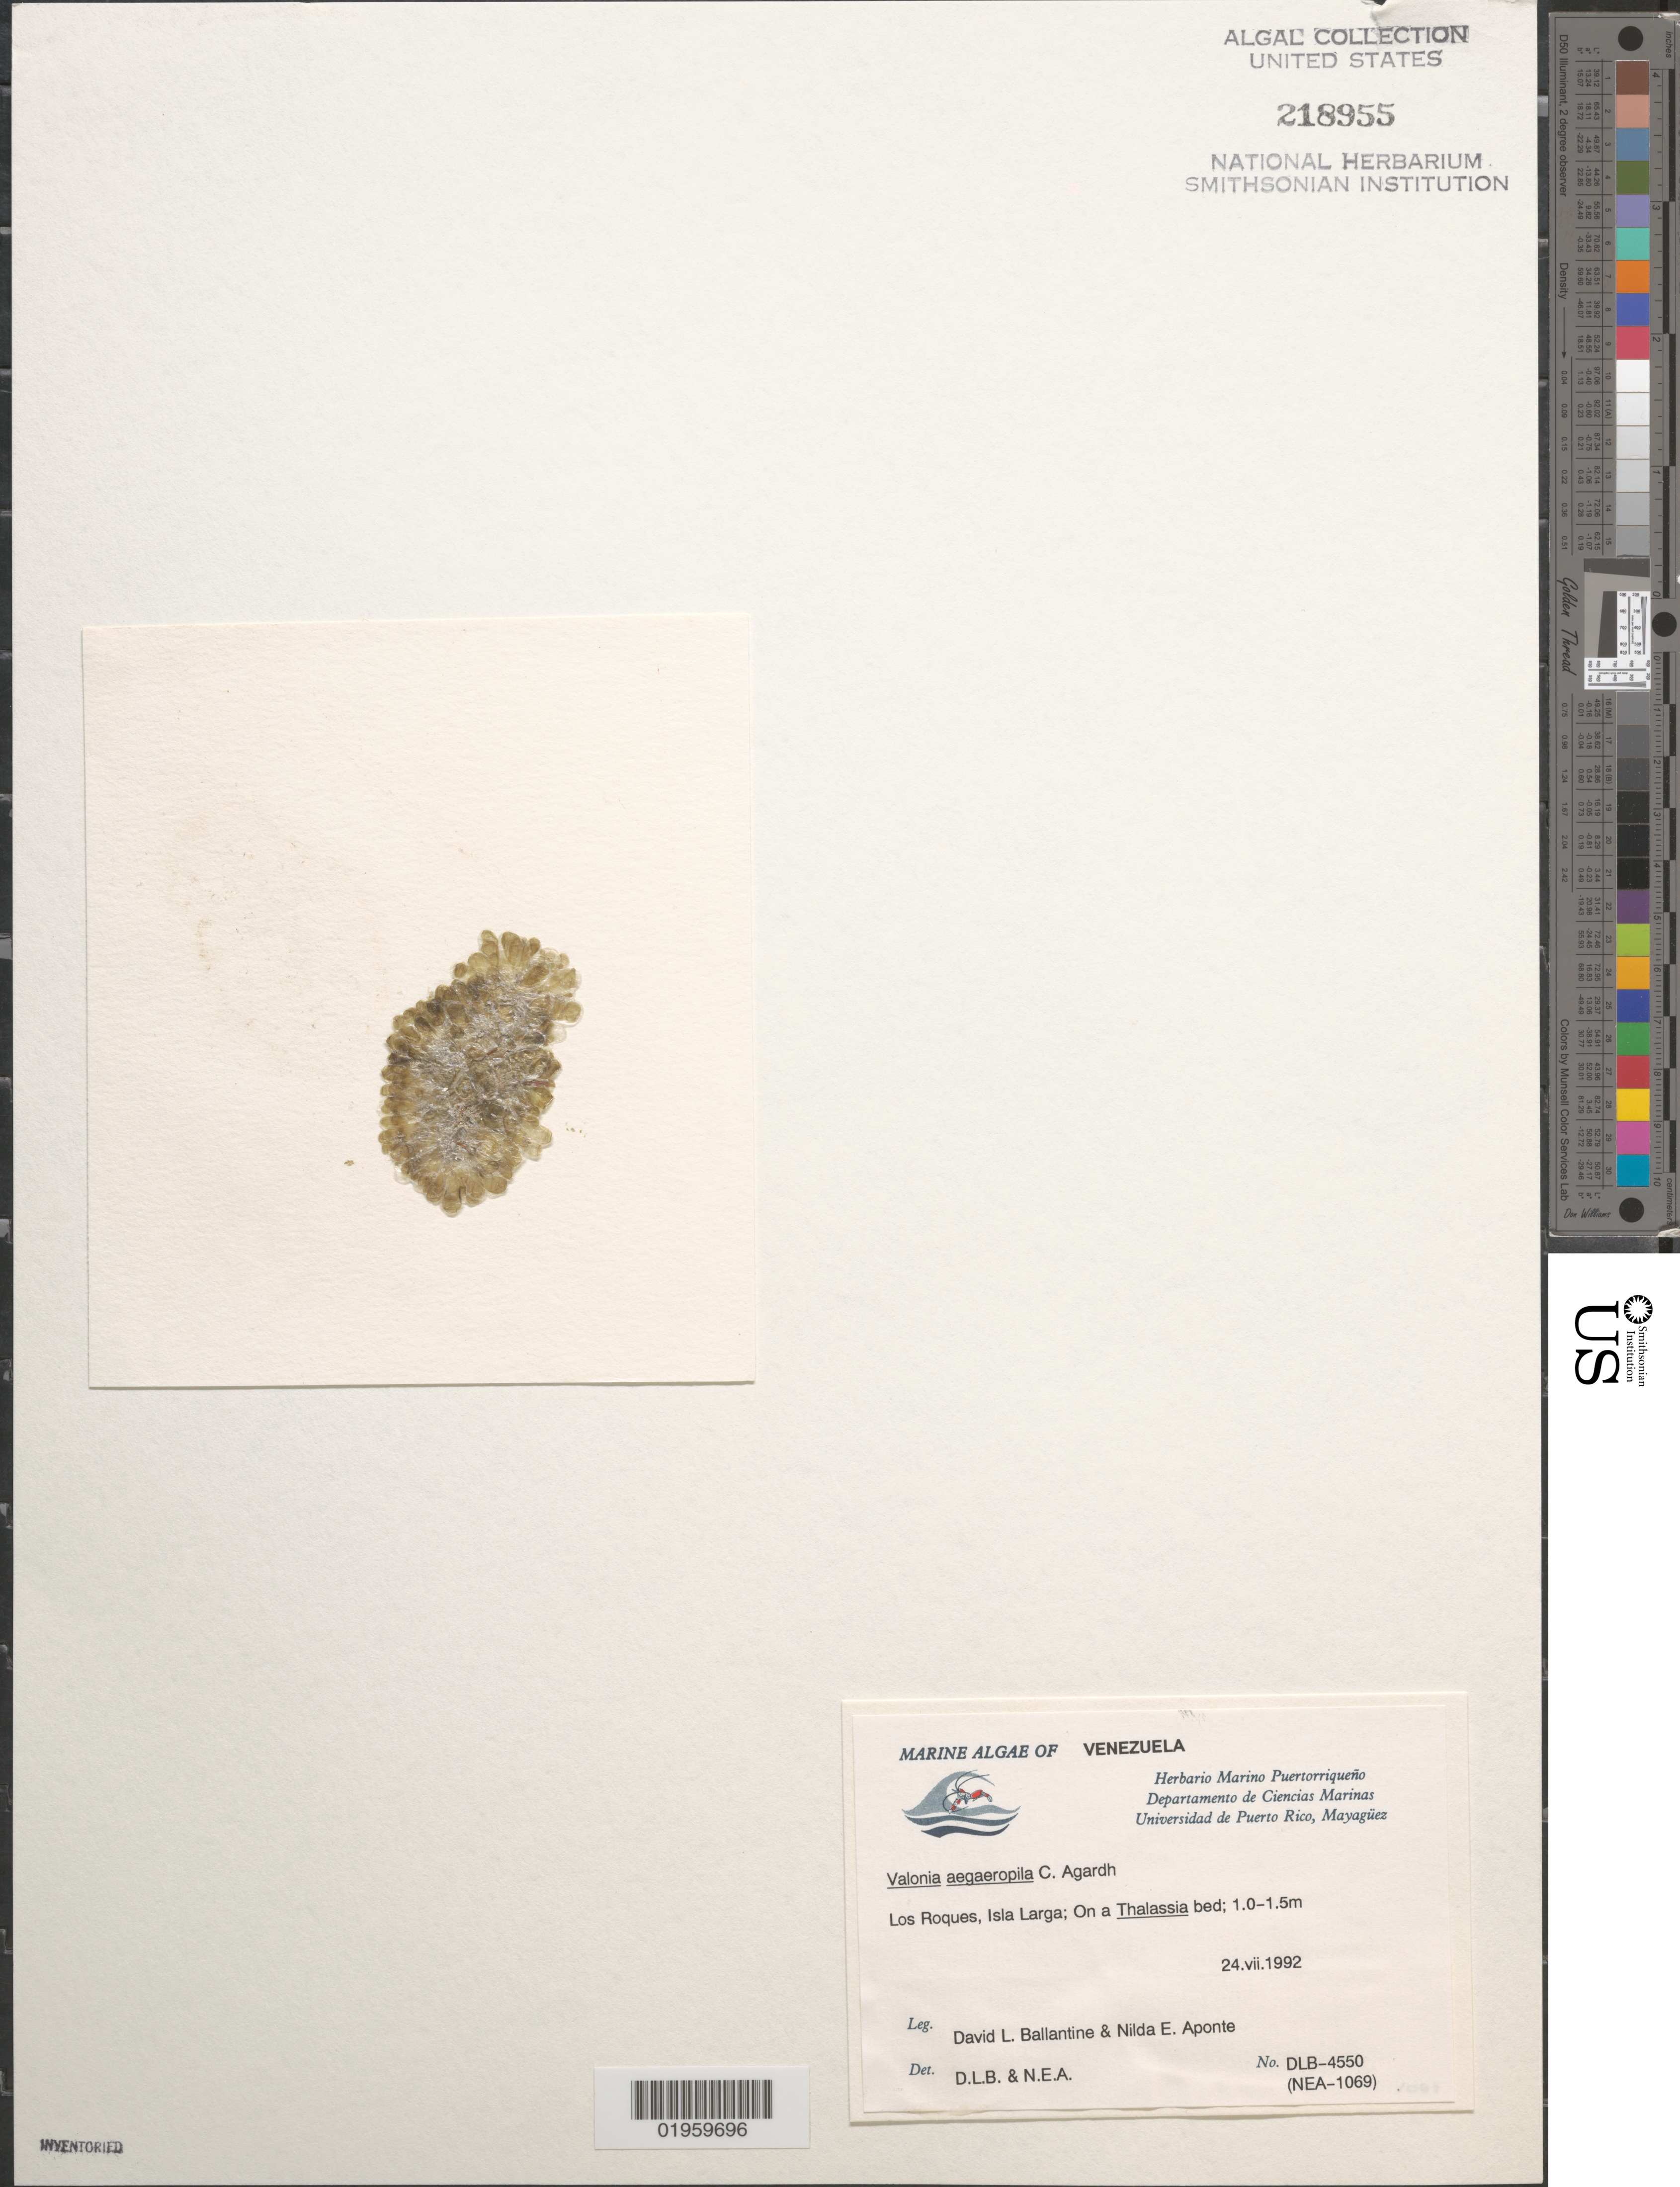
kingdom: Plantae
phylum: Chlorophyta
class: Ulvophyceae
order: Siphonocladales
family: Valoniaceae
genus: Valonia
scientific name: Valonia aegagropila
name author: C. Agardh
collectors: D.L. Ballantine & N. E. Aponte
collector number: DLB-4550/(NEA-1069)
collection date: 1992-07-24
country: Venezuela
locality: Los Roques, Isla Larga.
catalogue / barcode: US 218955